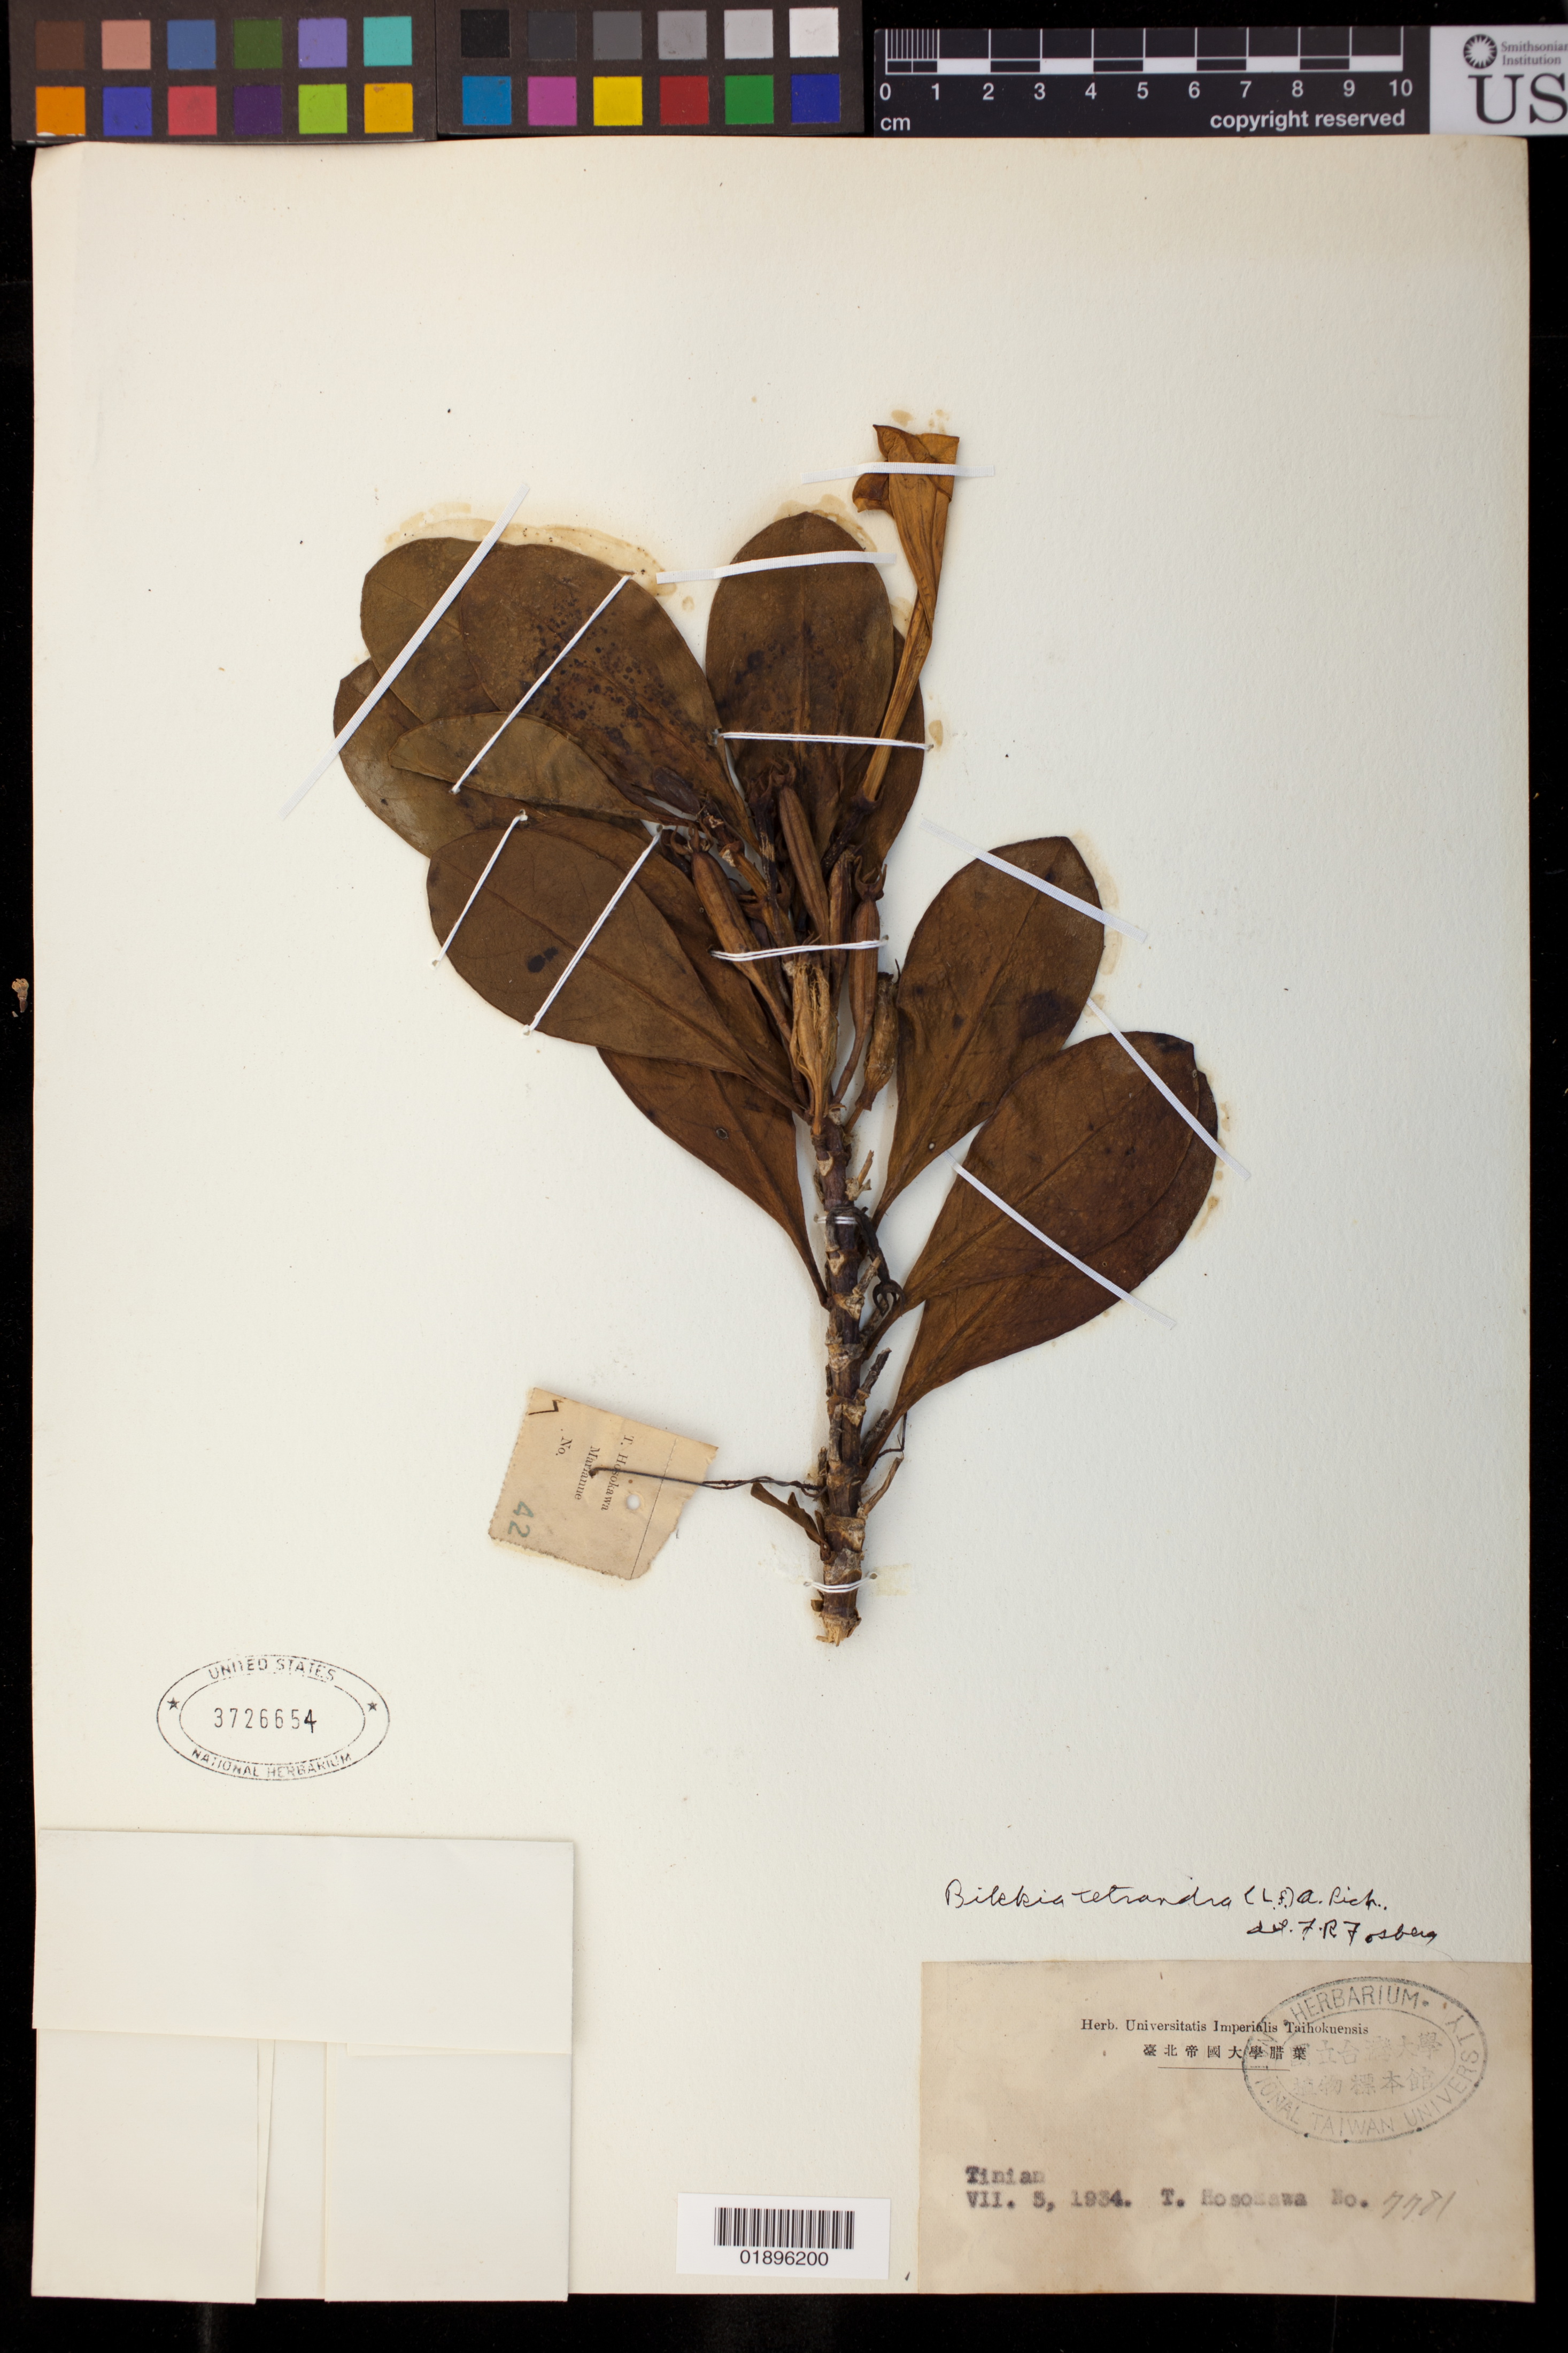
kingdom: Plantae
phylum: Tracheophyta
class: Magnoliopsida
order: Gentianales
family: Rubiaceae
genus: Bikkia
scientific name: Bikkia tetrandra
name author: (L. f.) A. Rich.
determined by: Fosberg, F. R.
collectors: T. Hosokawa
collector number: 7781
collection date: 1934-07-05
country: Northern Mariana Islands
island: Tinian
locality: Tinian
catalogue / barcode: US 3726654